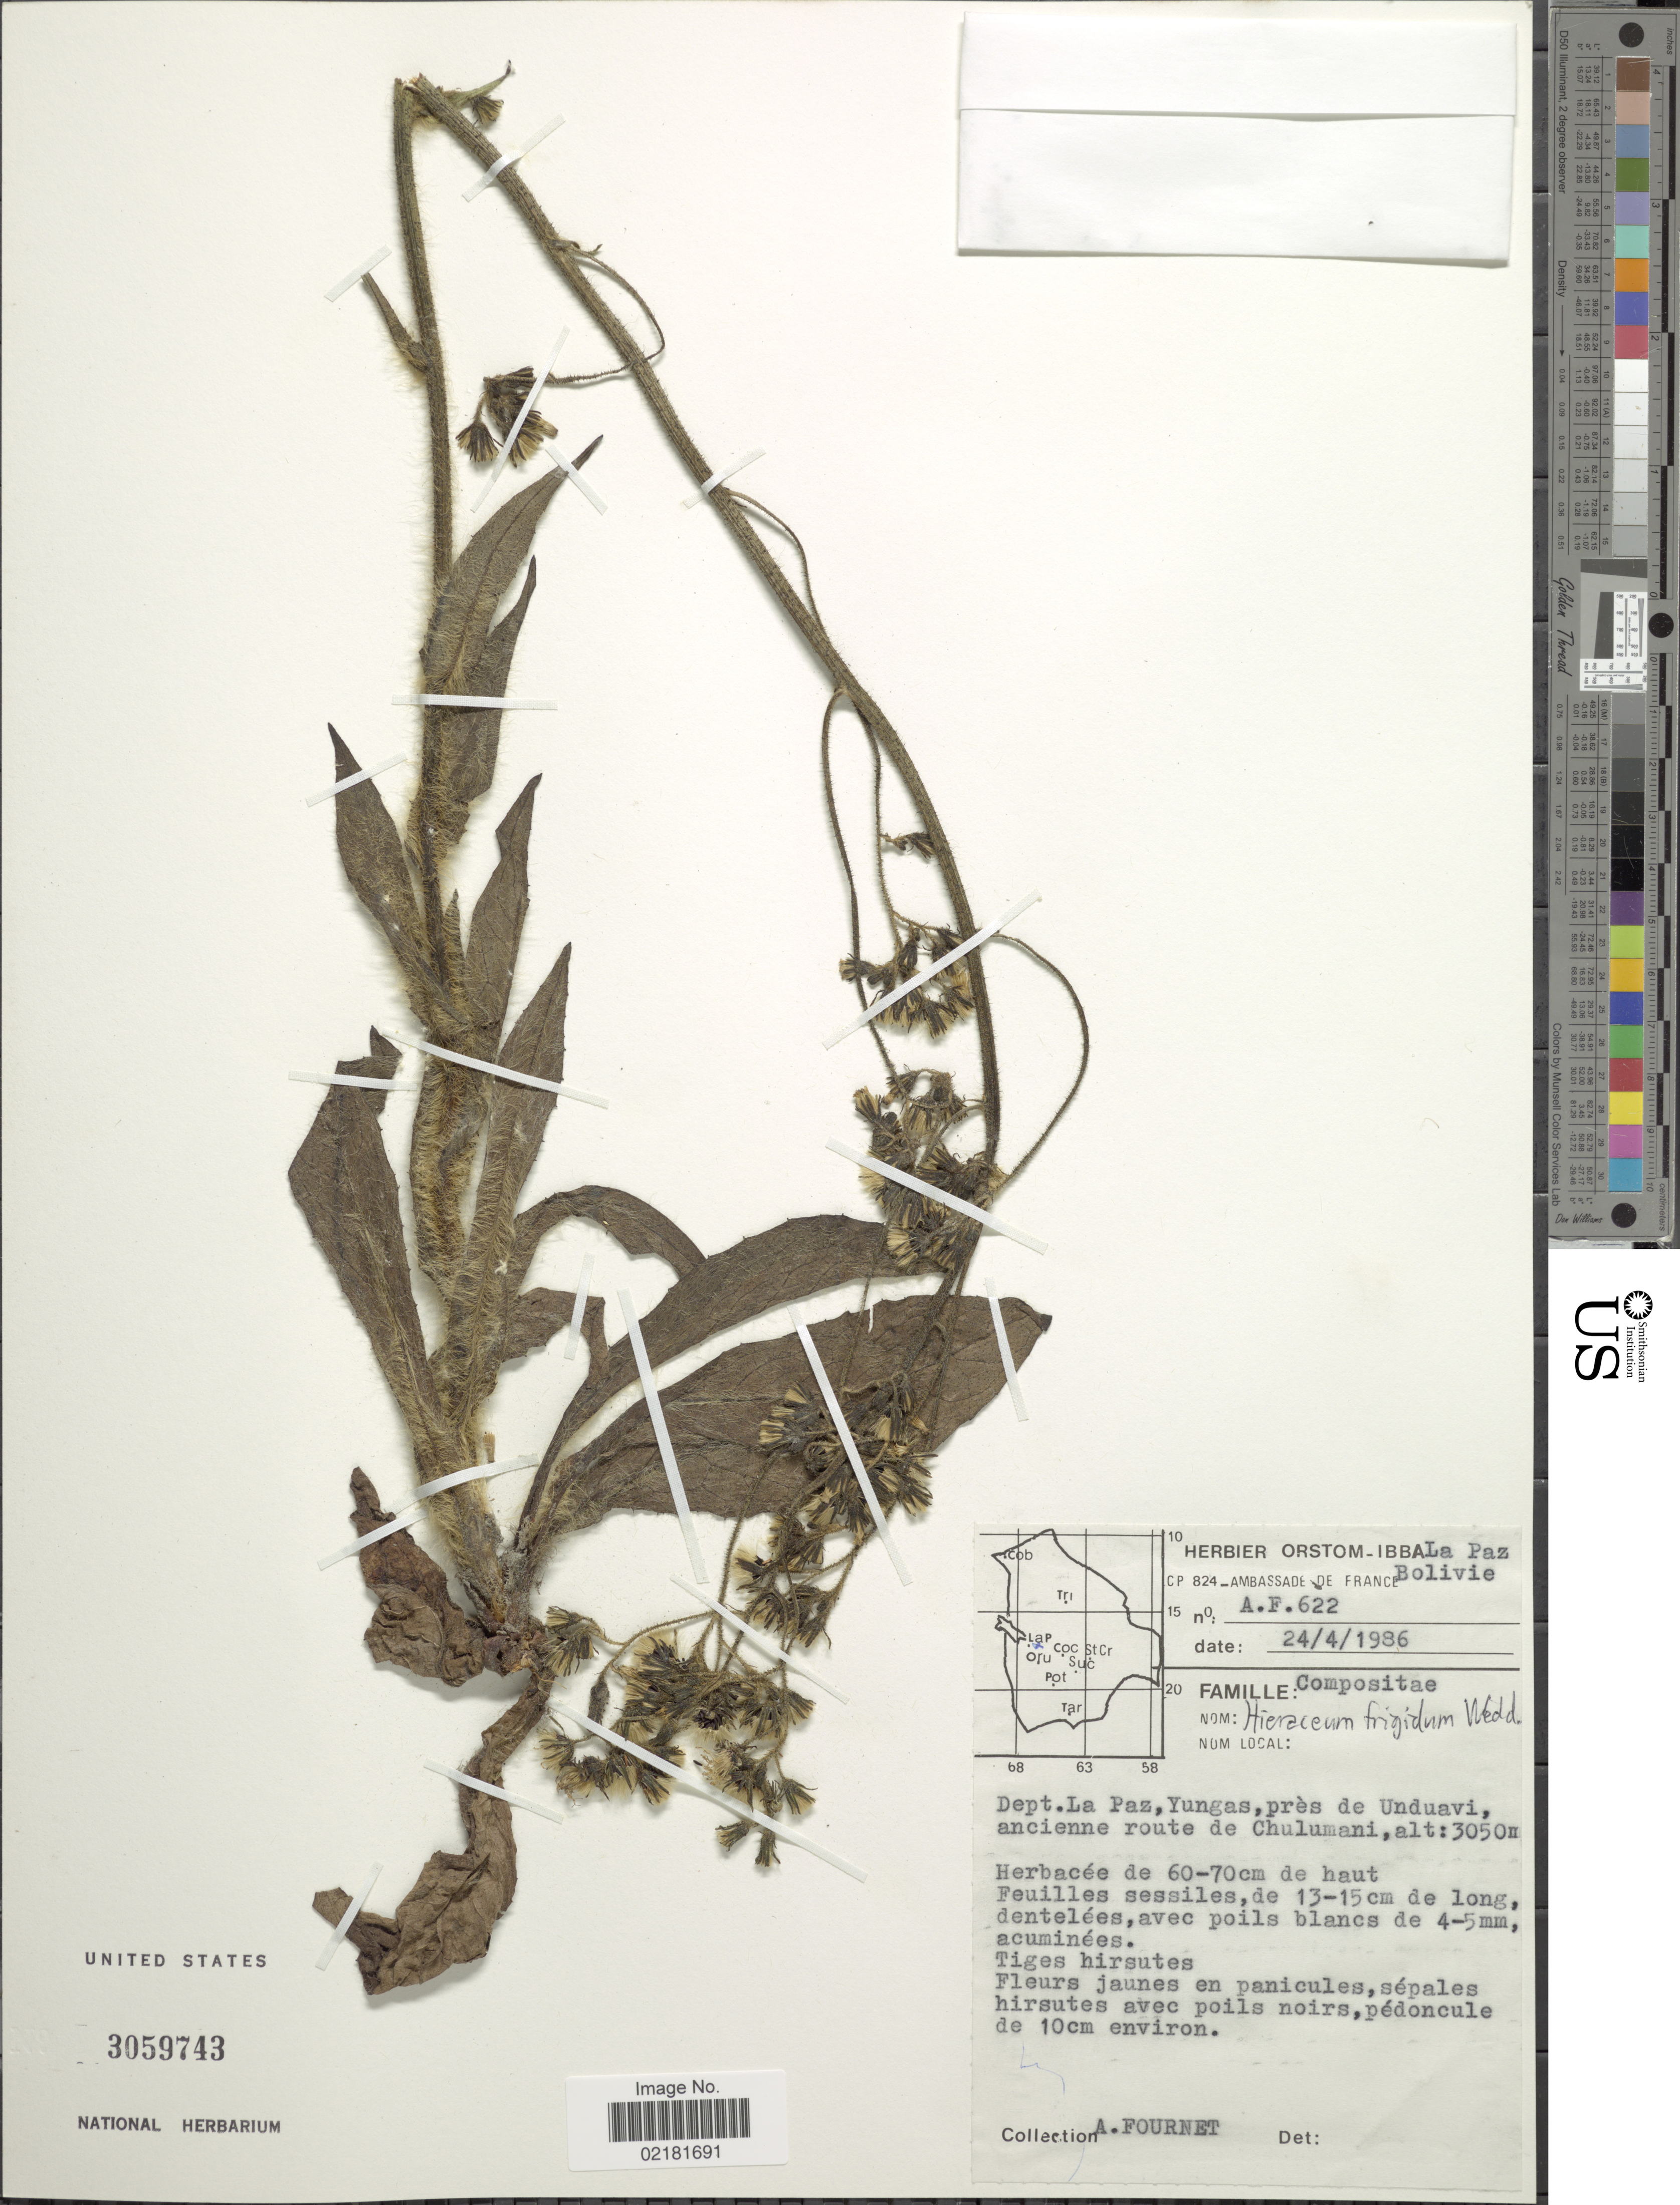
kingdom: Plantae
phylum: Tracheophyta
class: Magnoliopsida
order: Asterales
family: Asteraceae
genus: Hieracium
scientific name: Hieracium leptocephalum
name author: Benth.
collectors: A. Fournet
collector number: A.F. 622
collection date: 1986-04-24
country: Bolivia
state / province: La Paz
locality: Yungas, pres de Unduavi, ancienne route de Chulumani.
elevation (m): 3050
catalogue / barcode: US 3059743